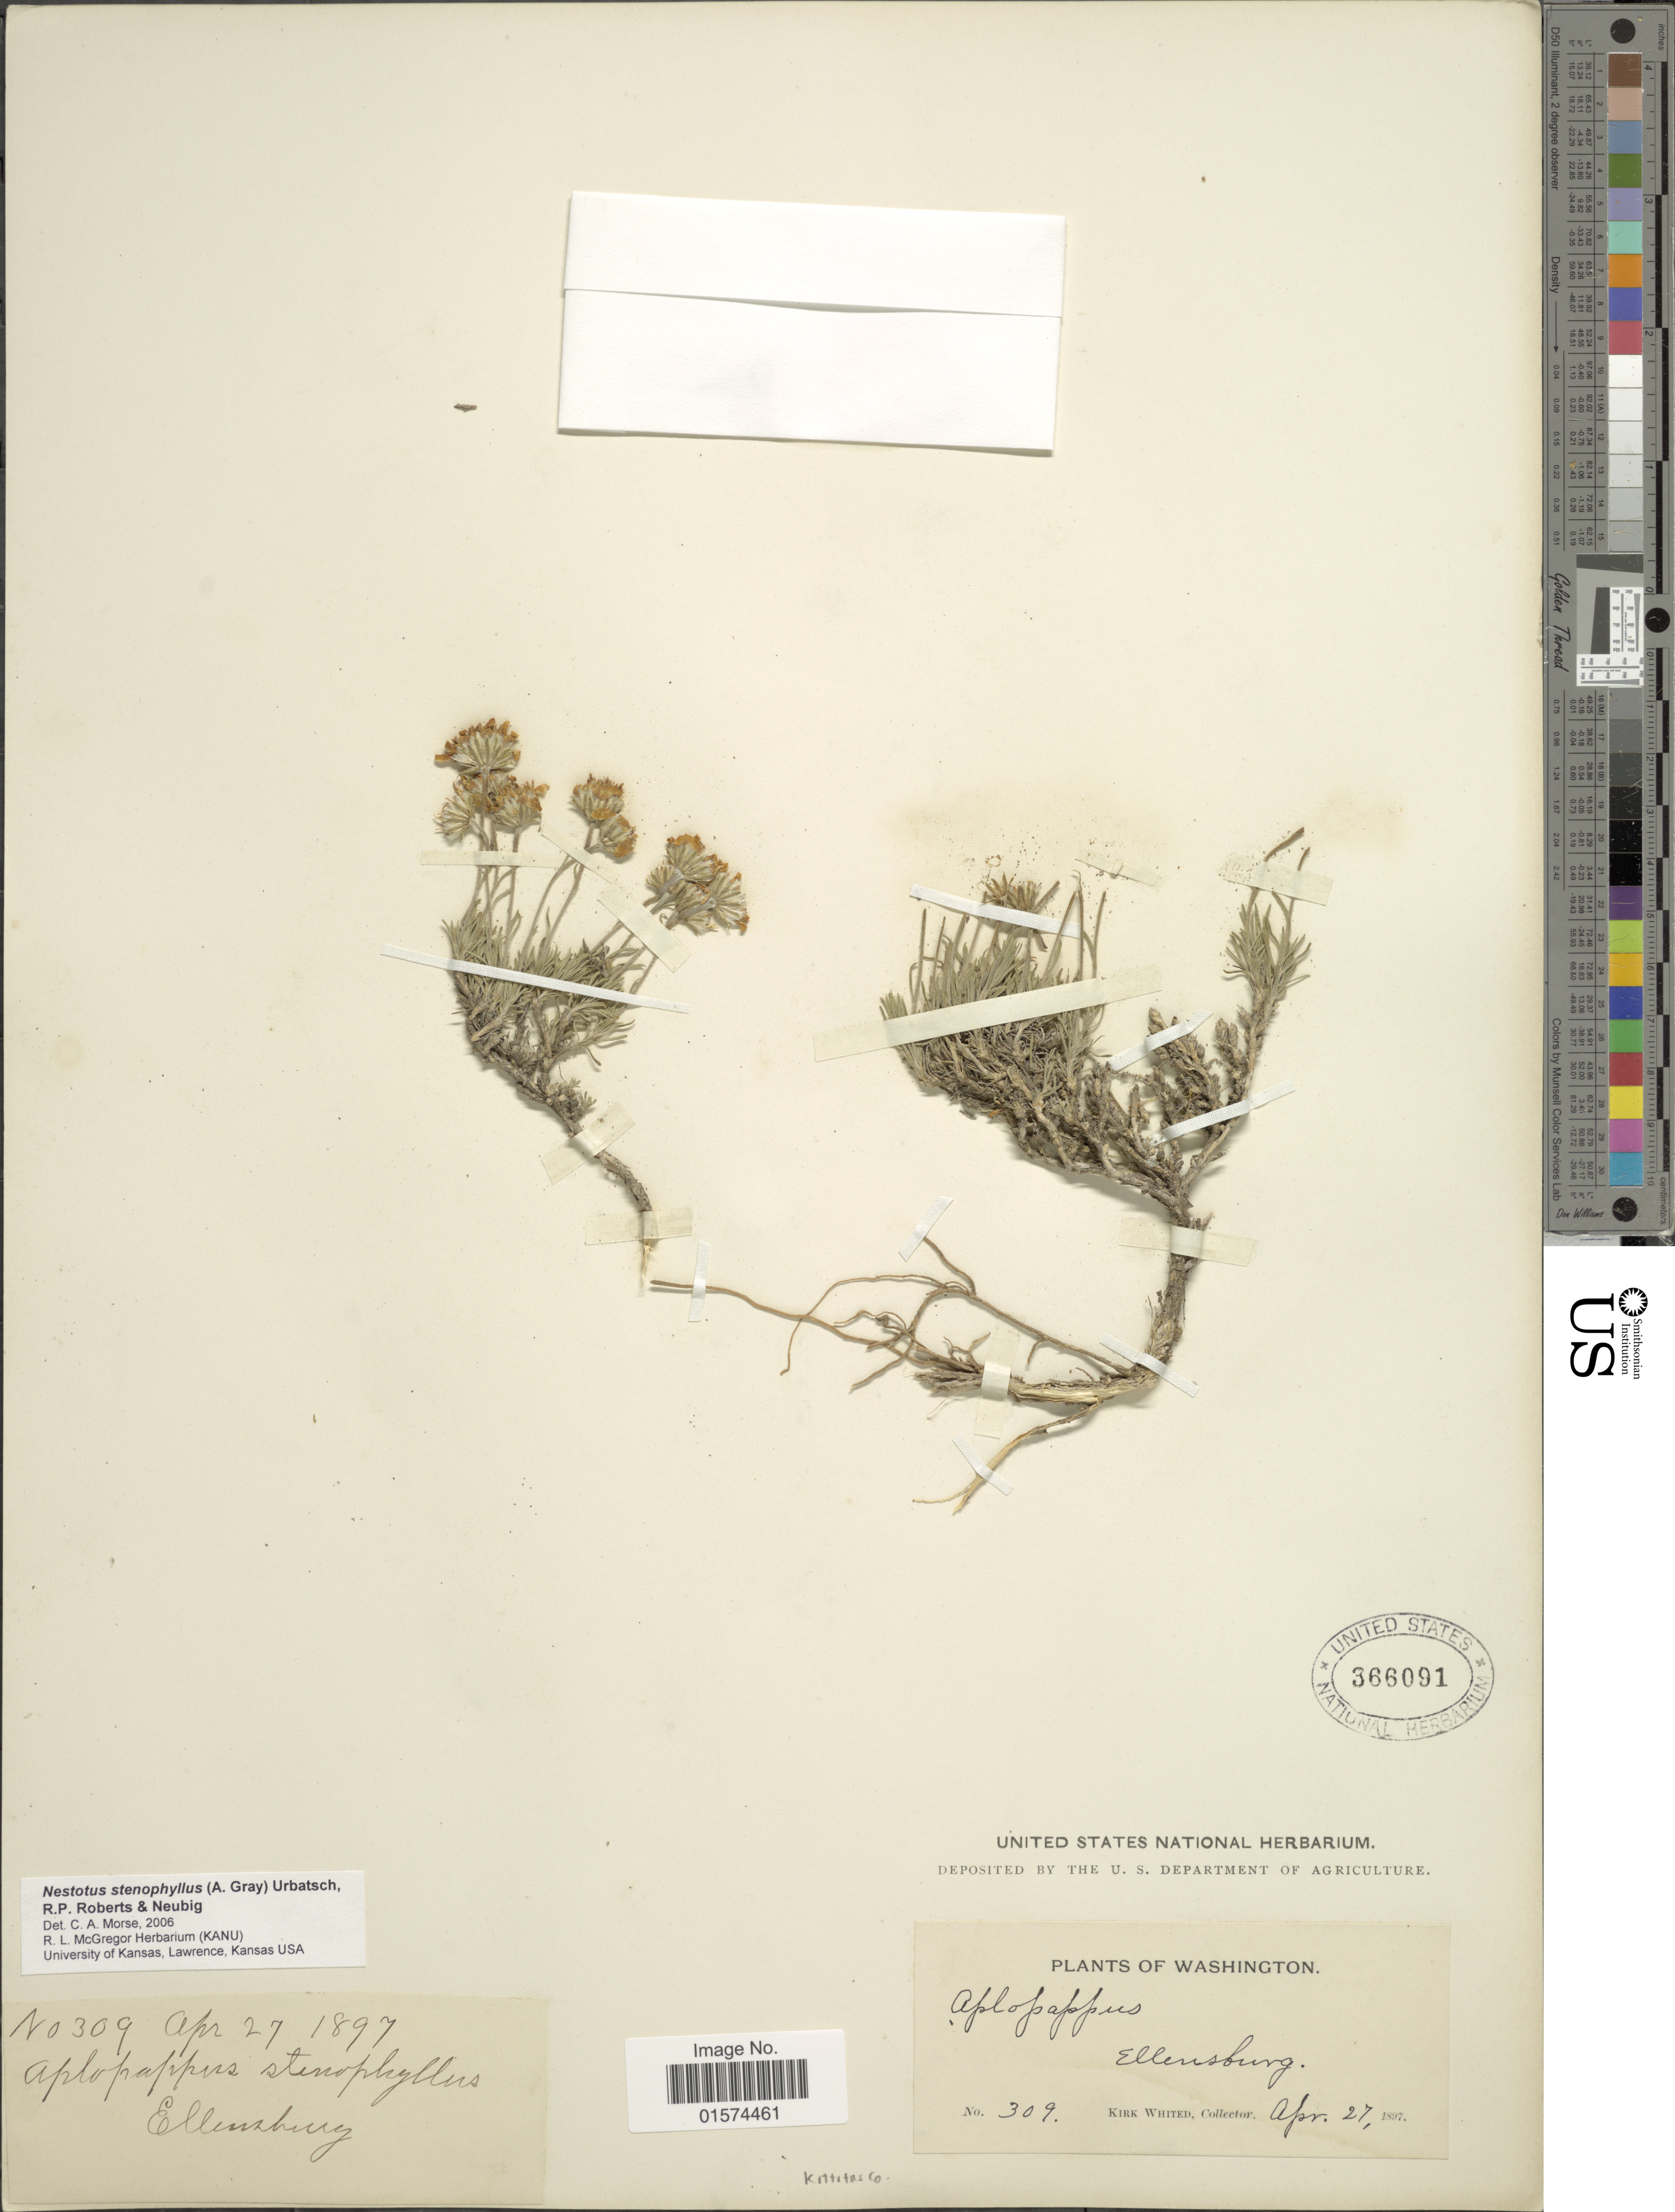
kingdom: Plantae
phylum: Tracheophyta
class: Magnoliopsida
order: Asterales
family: Asteraceae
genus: Nestotus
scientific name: Nestotus stenophyllus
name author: (A. Gray) R.P.Roberts et al.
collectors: K. Whited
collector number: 309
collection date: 1897-04-27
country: United States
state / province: Washington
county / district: Kittitas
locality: Ellensburg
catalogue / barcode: US 366091